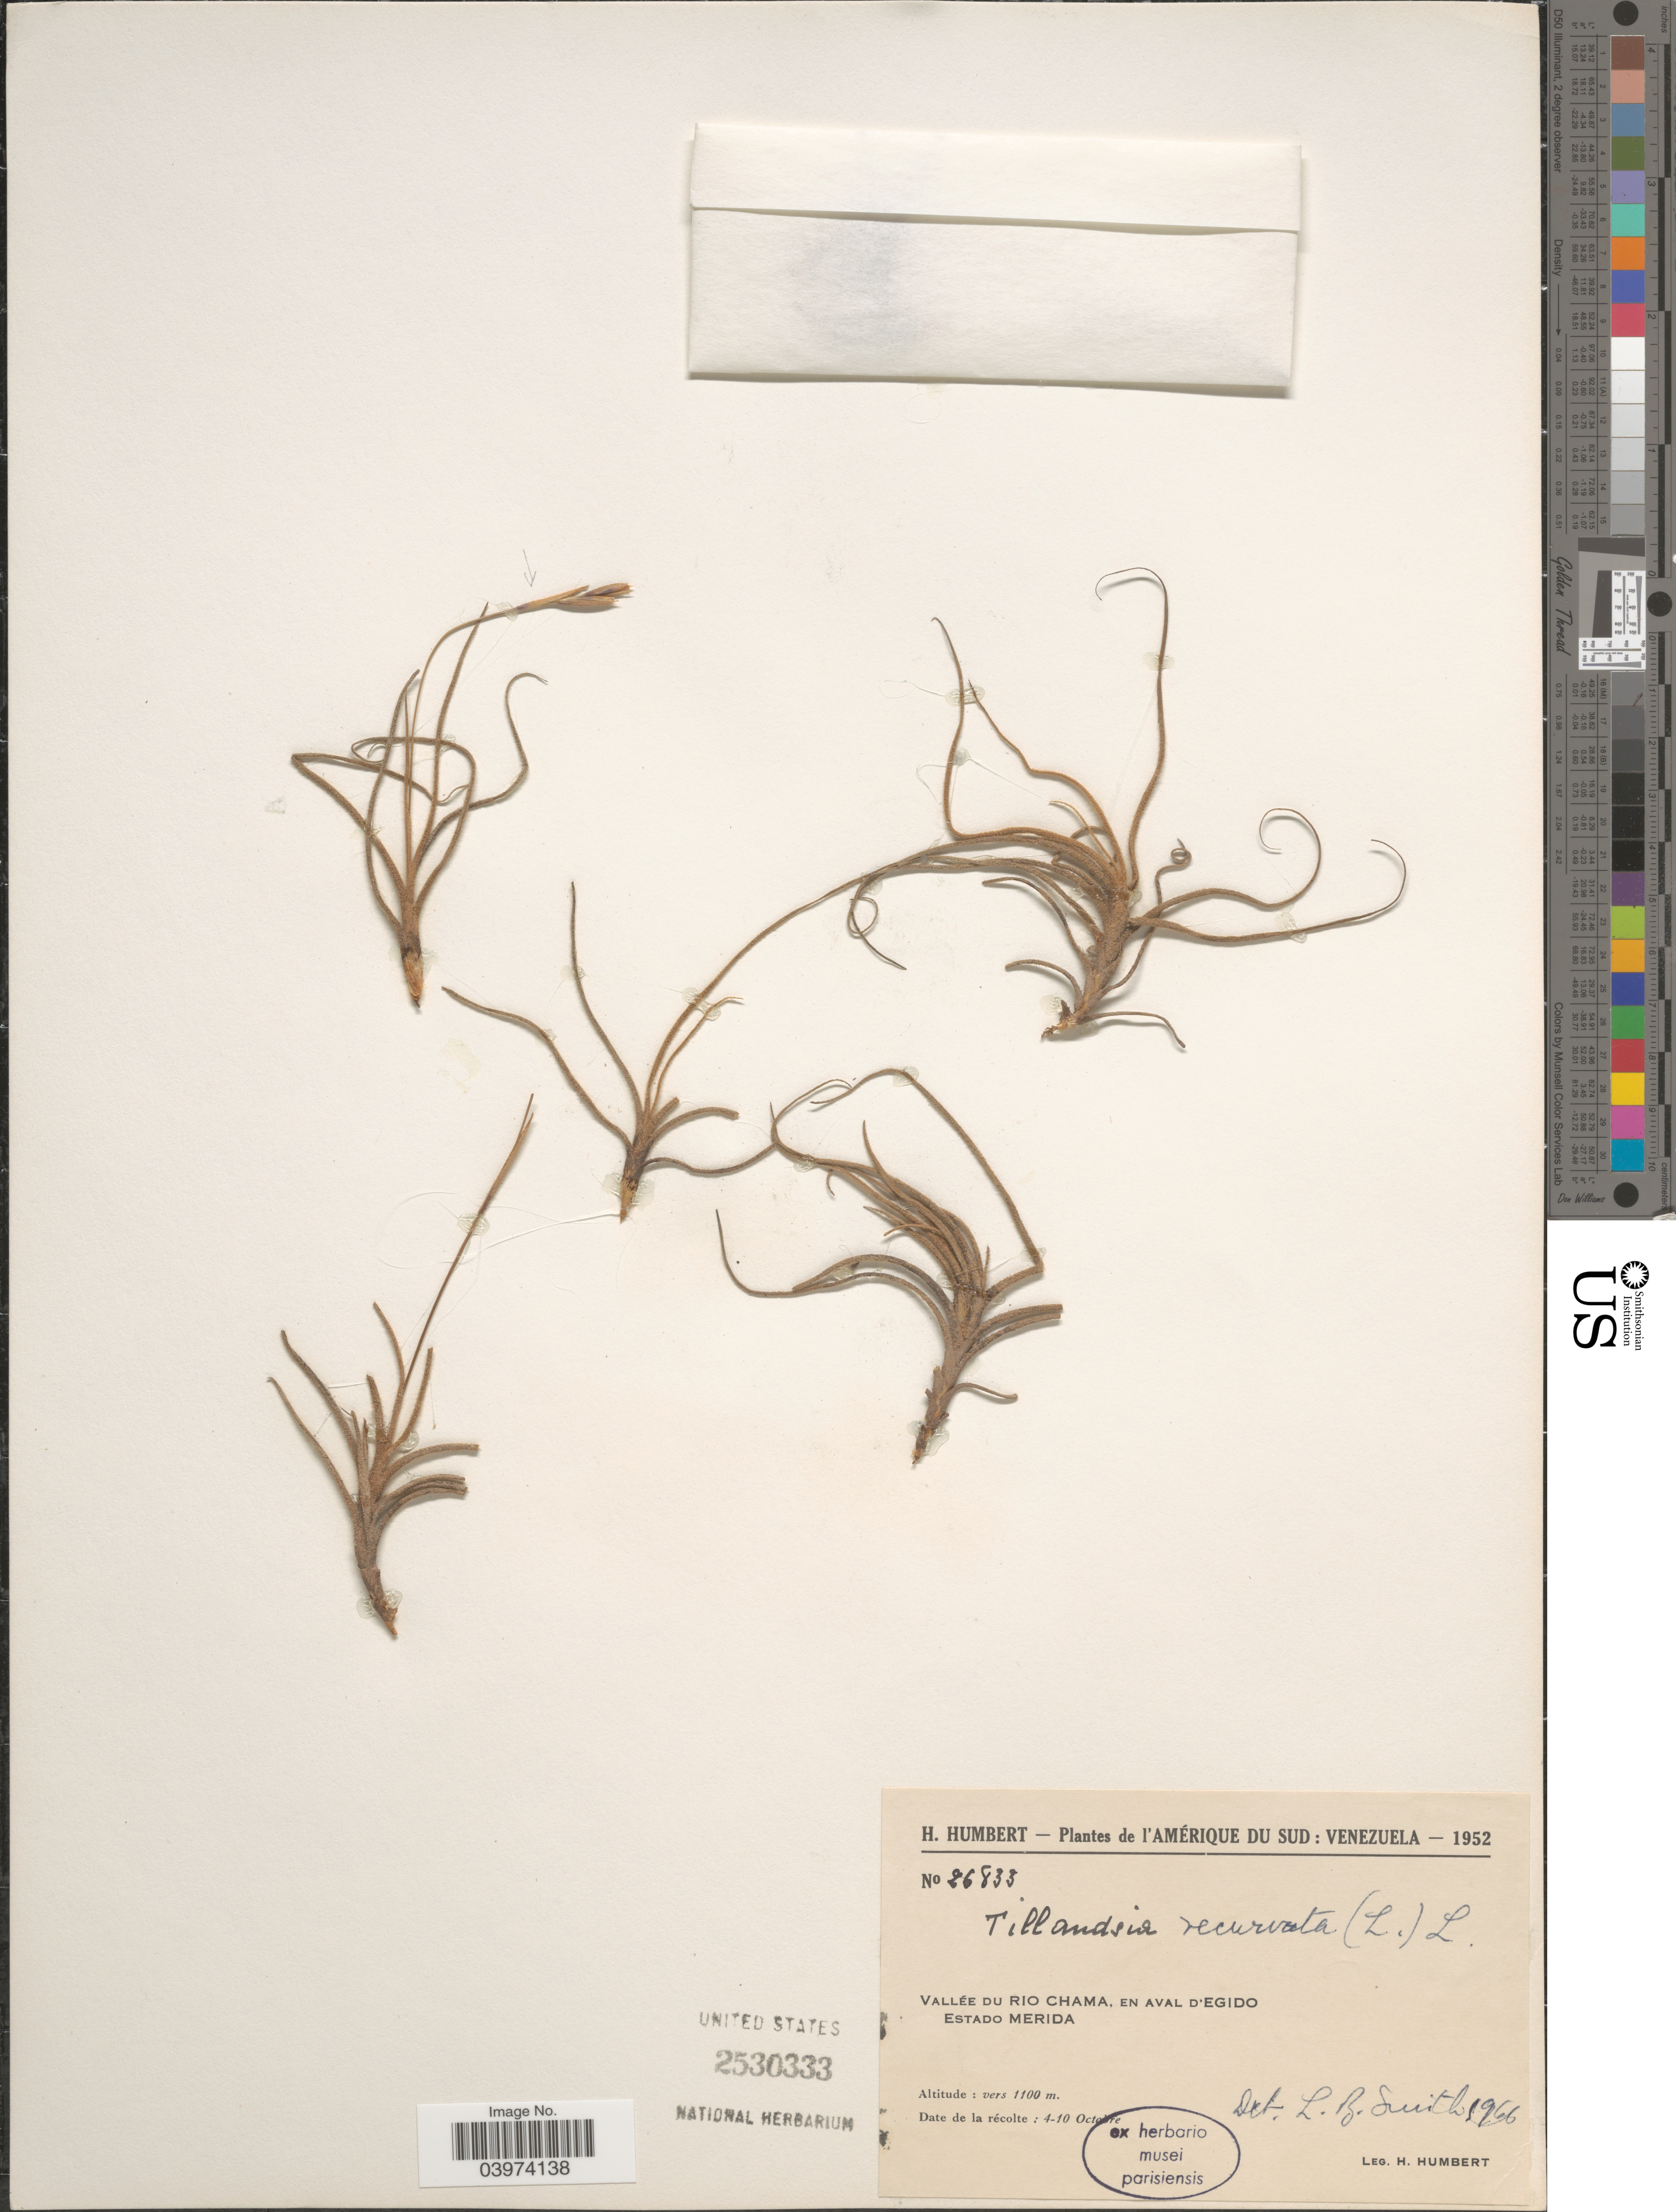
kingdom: Plantae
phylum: Tracheophyta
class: Liliopsida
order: Poales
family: Bromeliaceae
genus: Tillandsia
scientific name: Tillandsia recurvata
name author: L.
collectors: H. Humbert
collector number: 26833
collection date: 1952-10-04/1952-10-10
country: Venezuela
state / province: Merida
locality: Vallée du Rio Chama, en aval d'Egido.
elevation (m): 1100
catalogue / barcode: US 2530333